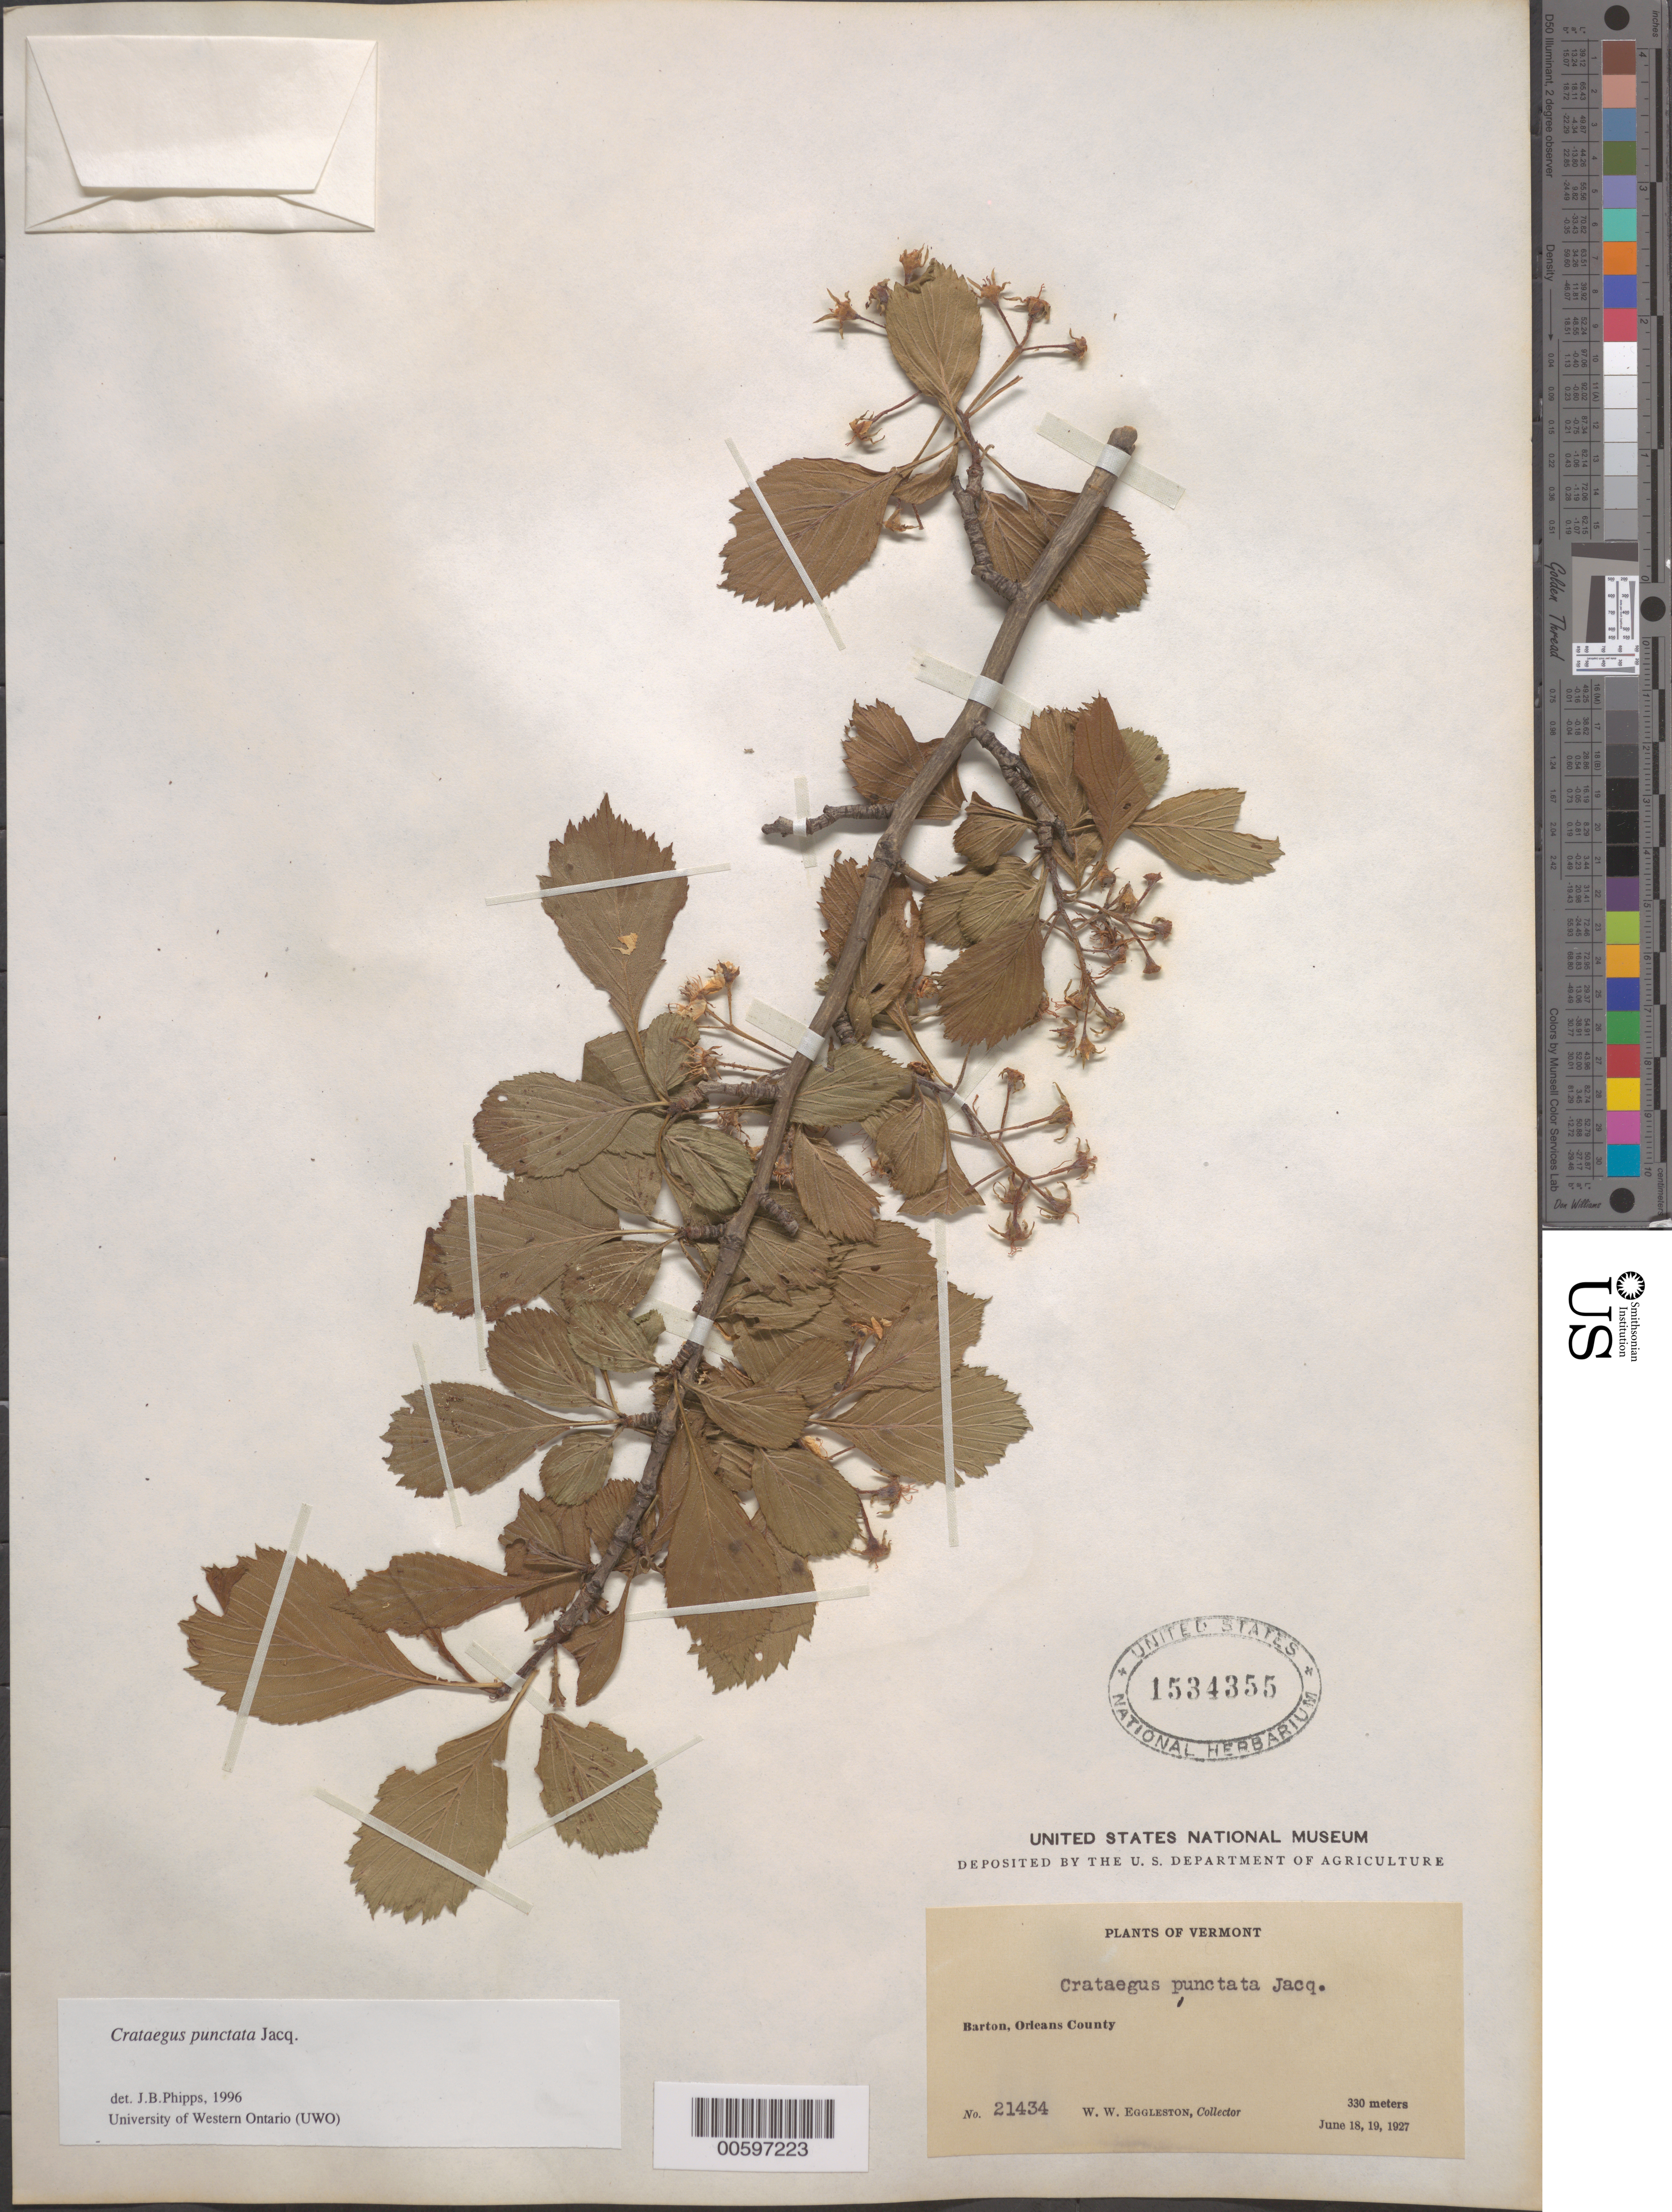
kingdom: Plantae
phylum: Tracheophyta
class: Magnoliopsida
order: Rosales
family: Rosaceae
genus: Crataegus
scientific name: Crataegus punctata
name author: Jacq.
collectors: W. W. Eggleston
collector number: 21434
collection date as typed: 18 Jun 1927 to 19 Jun 1927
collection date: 1927-06-18/1927-06-19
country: United States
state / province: Vermont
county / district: Orleans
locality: Barton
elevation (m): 330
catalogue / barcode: US 1534355